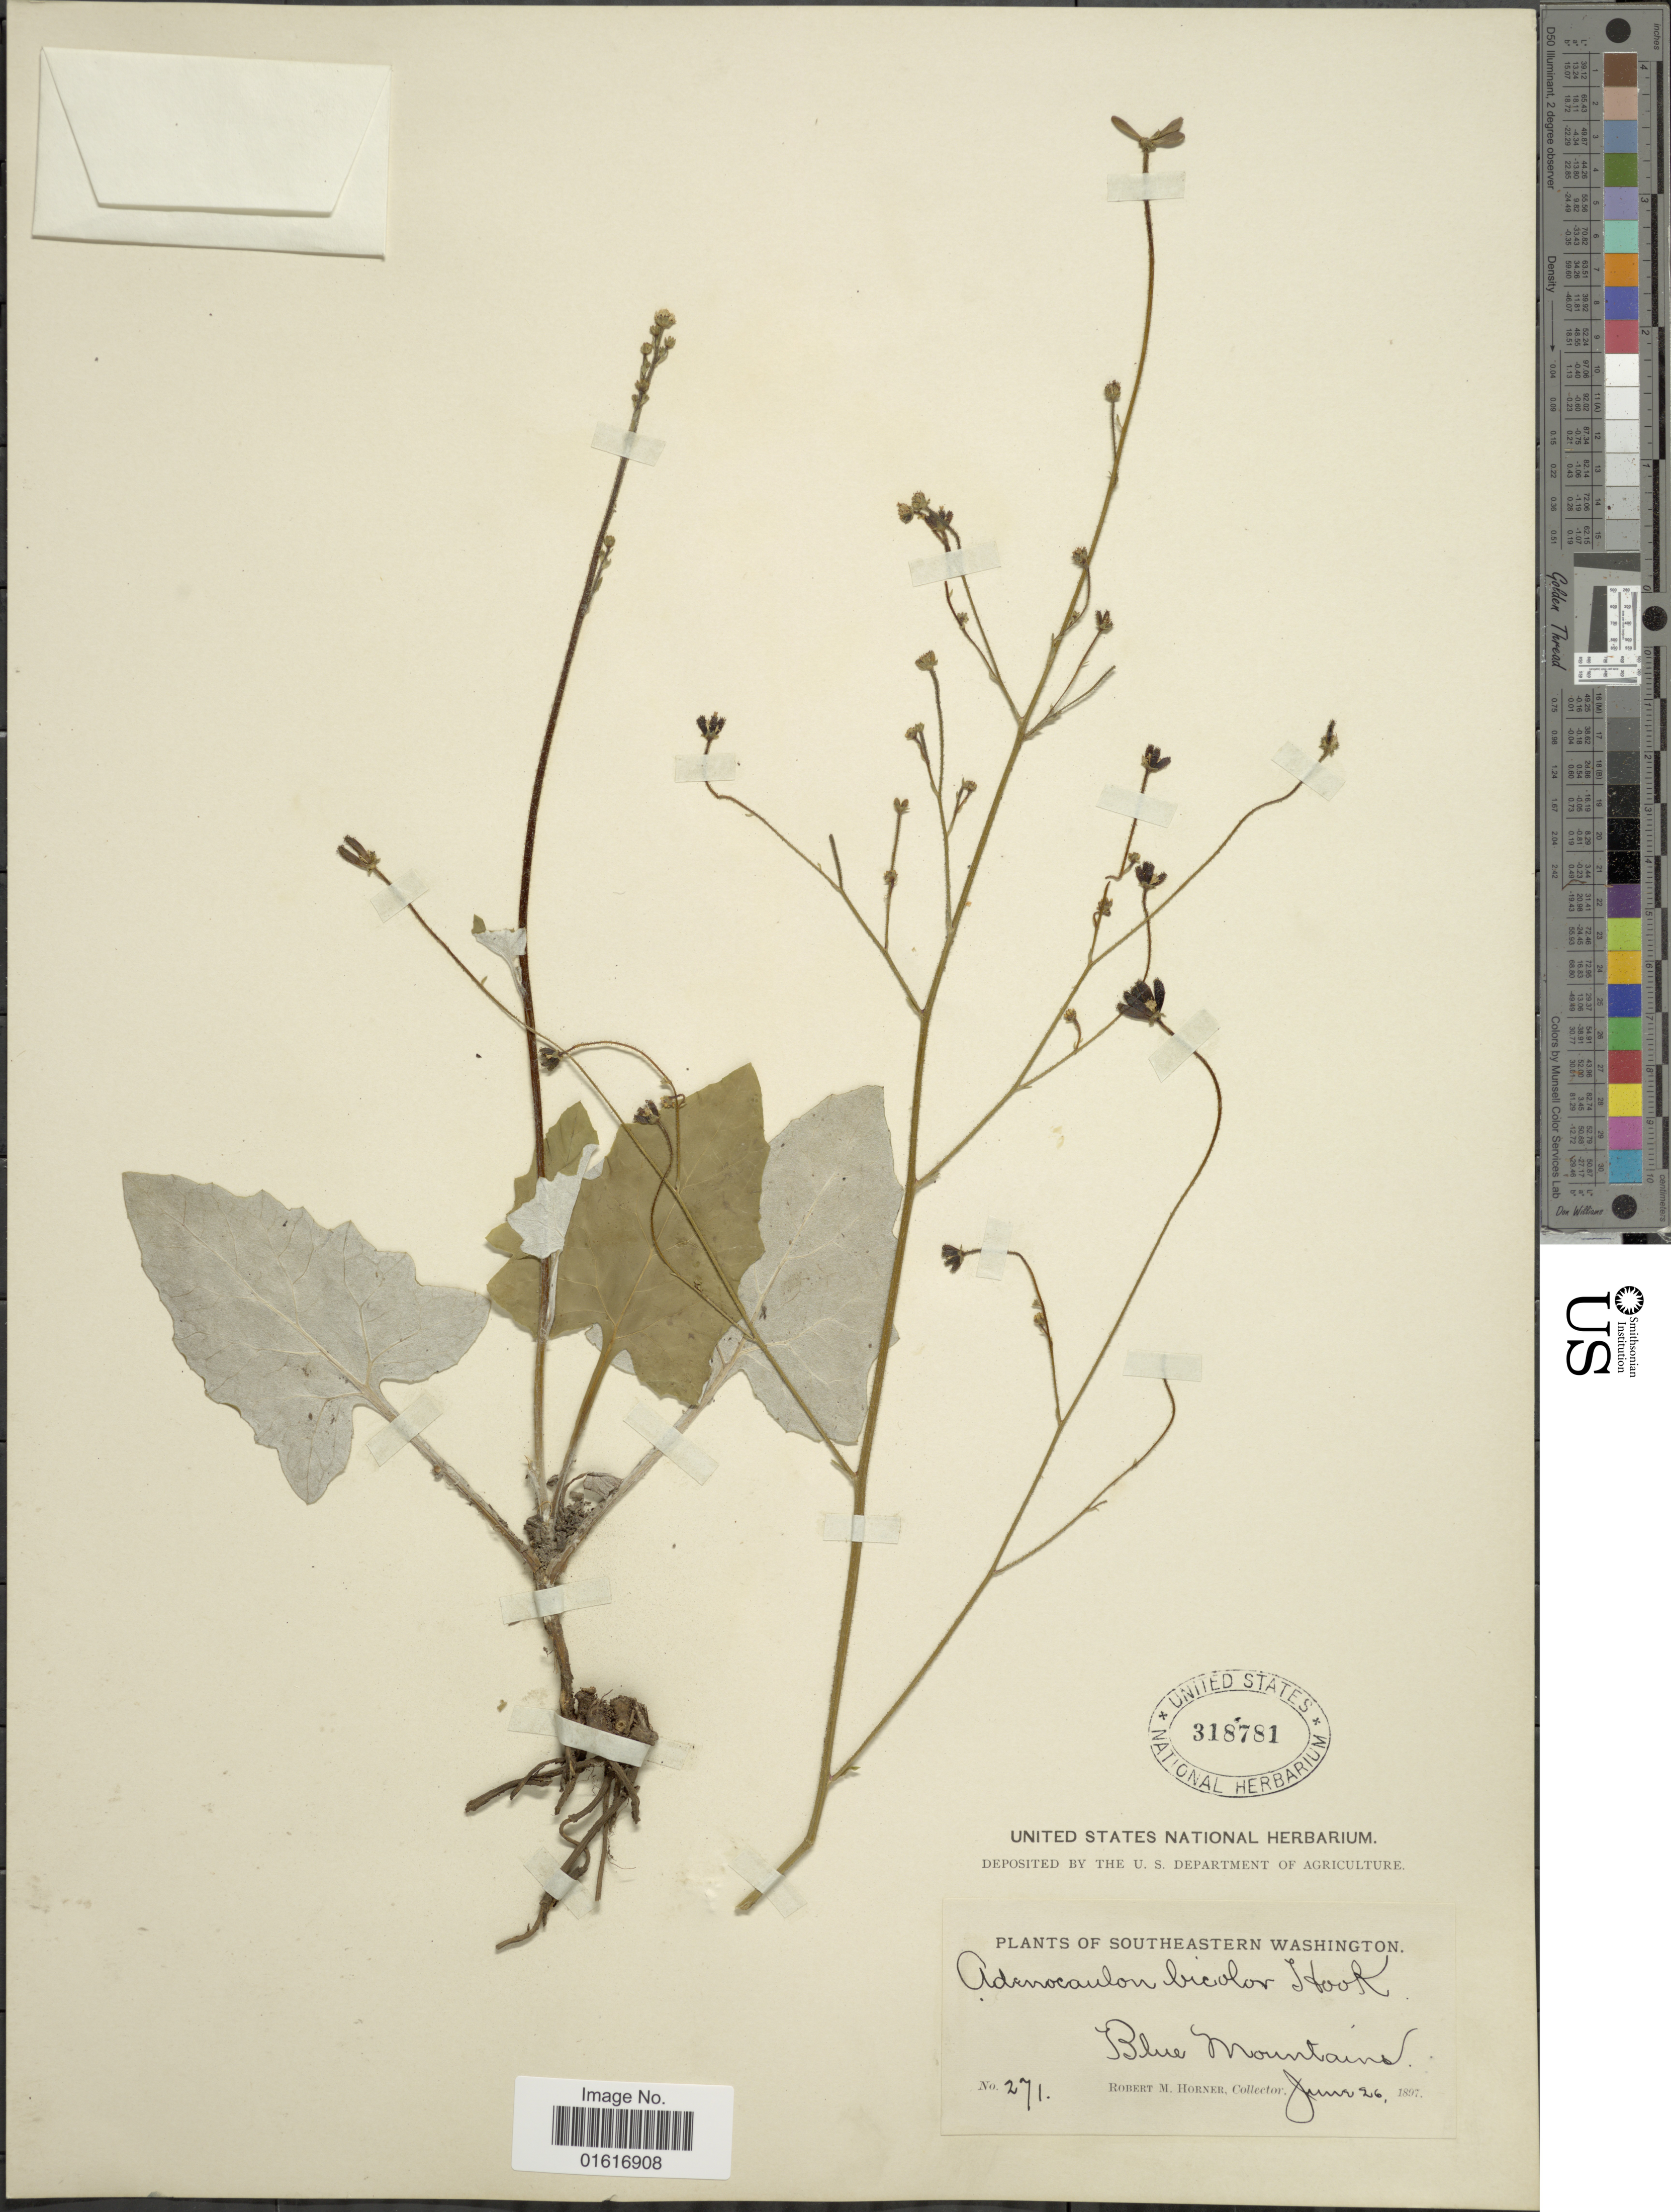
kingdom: Plantae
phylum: Tracheophyta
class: Magnoliopsida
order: Asterales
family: Asteraceae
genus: Adenocaulon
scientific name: Adenocaulon bicolor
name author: Hook.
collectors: R. Horner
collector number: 271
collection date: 1897-06-26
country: United States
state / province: Washington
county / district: Clallam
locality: Southeastern Washington, Blue Mountains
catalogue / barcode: US 318781